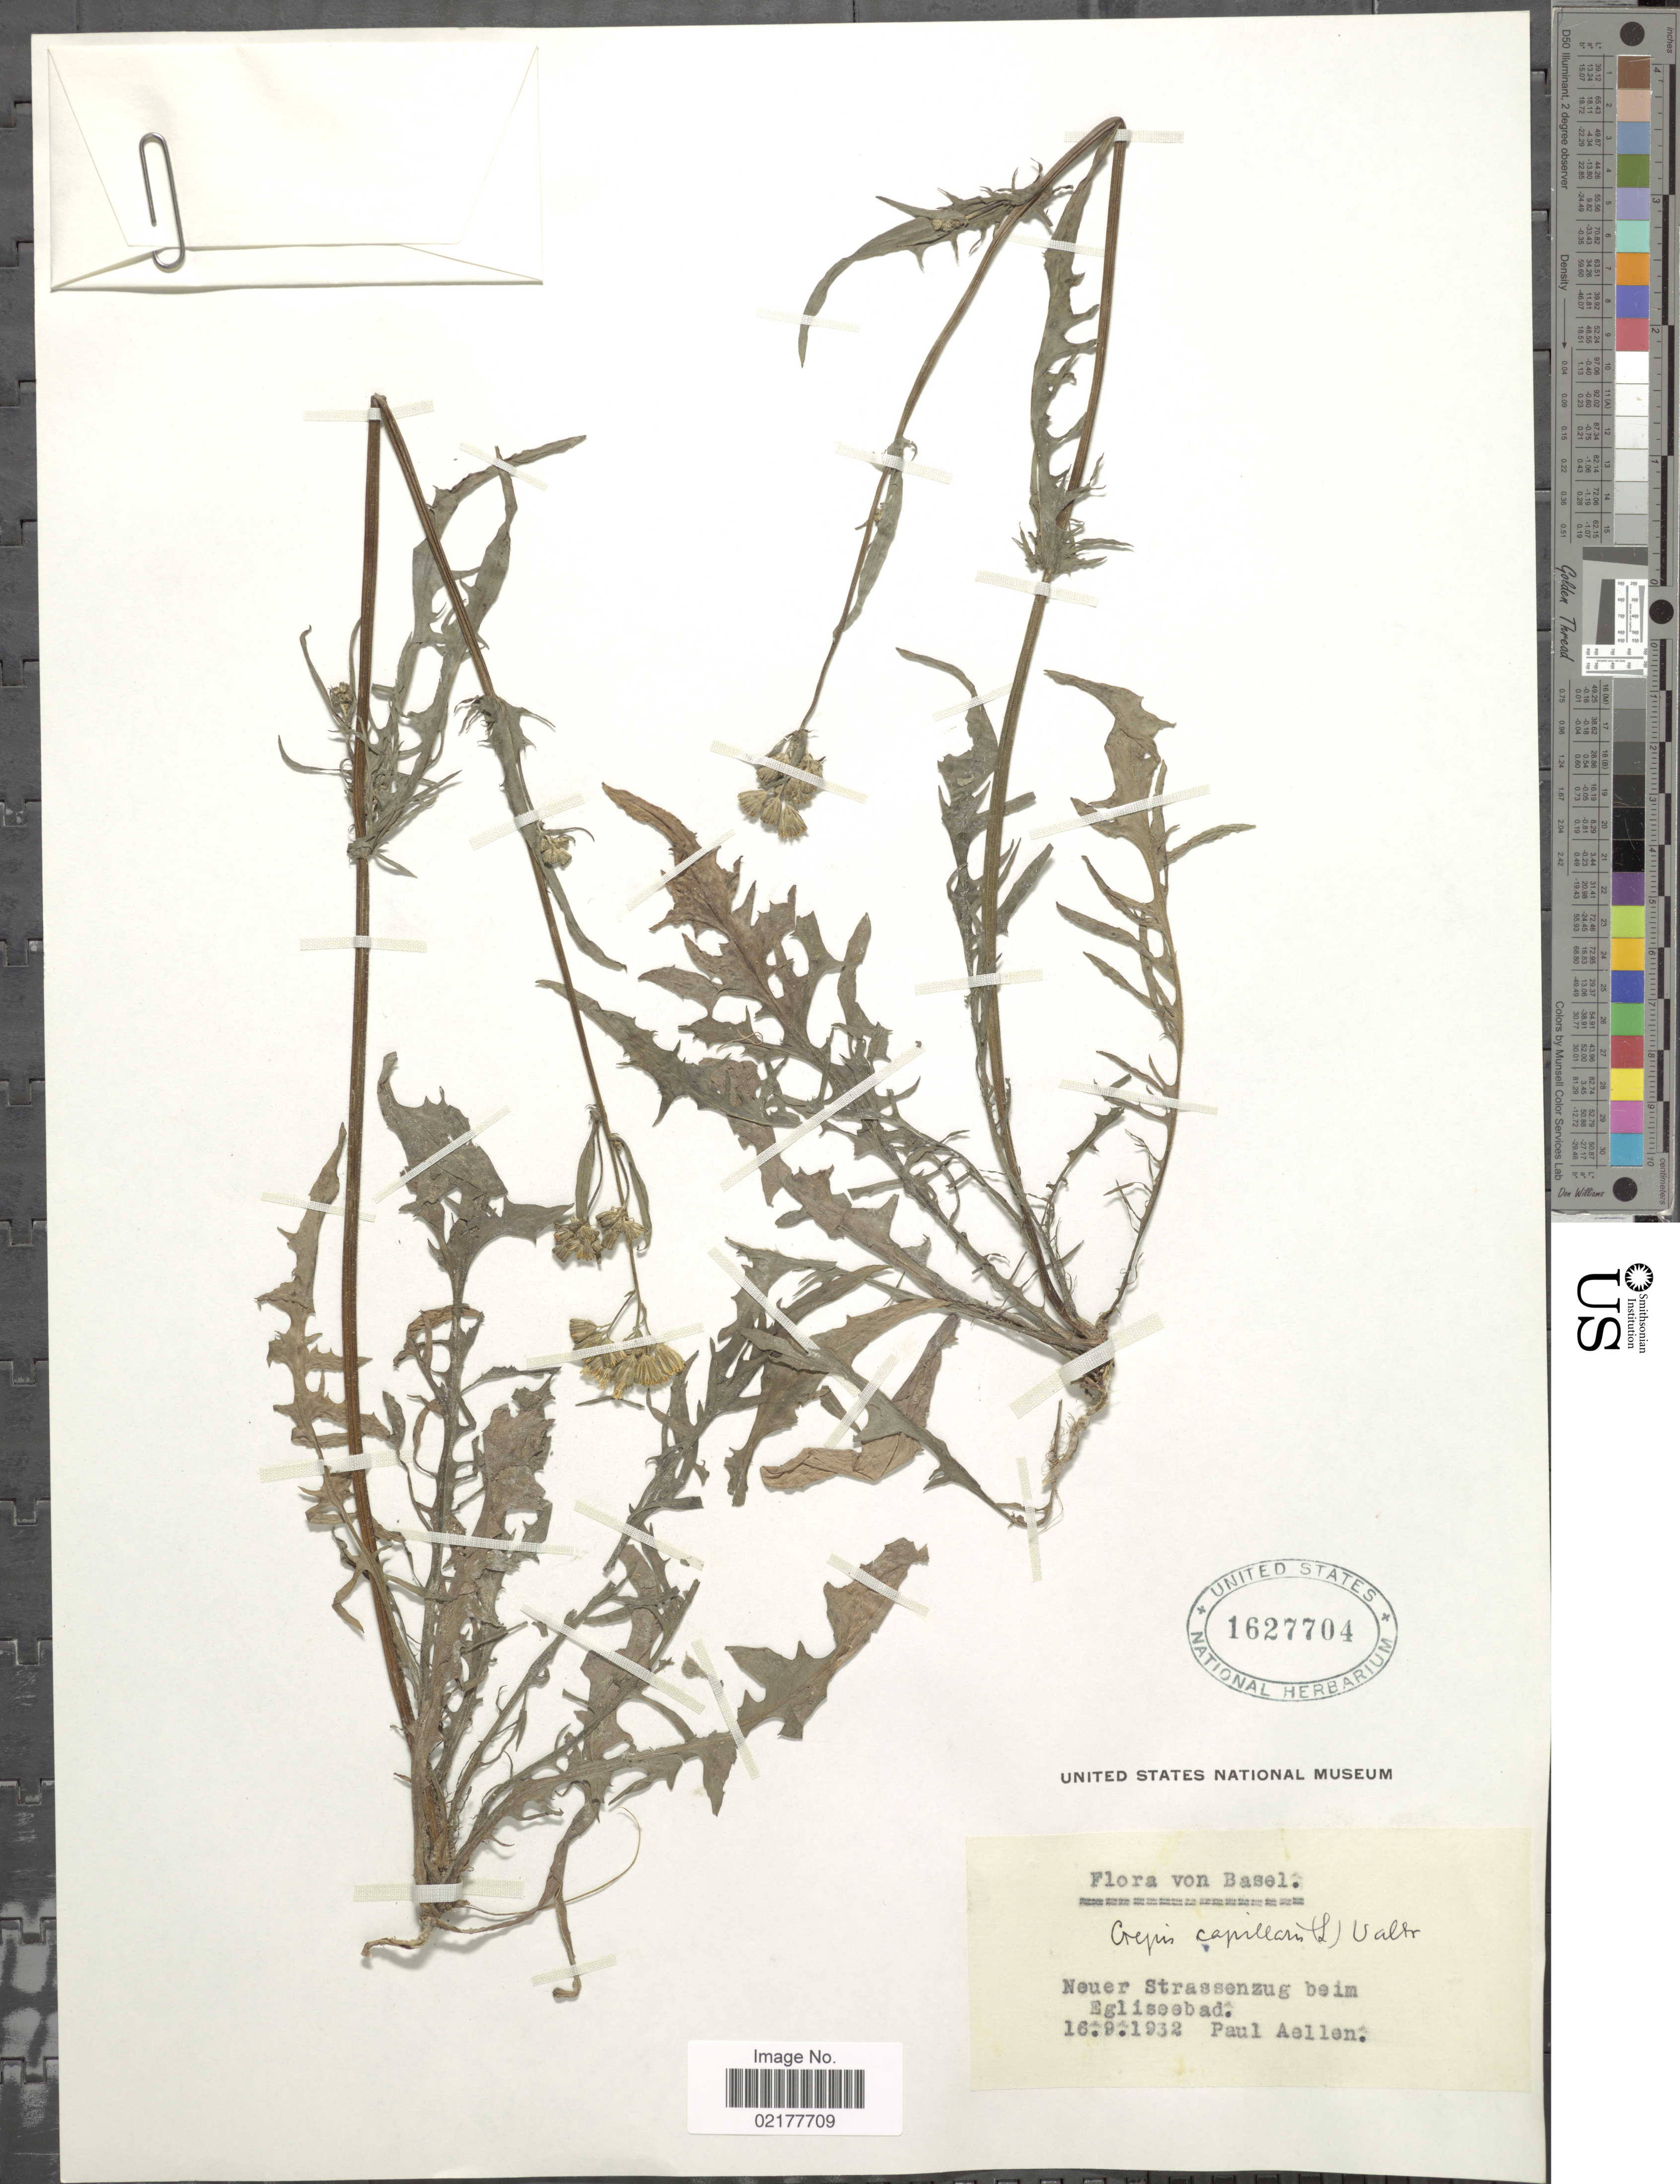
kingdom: Plantae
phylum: Tracheophyta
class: Magnoliopsida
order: Asterales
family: Asteraceae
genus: Crepis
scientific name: Crepis capillaris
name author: (L.) Wallr.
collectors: P. Aellen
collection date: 1932-09-16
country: Switzerland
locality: Basel. Neuer Strassenzug beim Egliseebad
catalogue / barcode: US 1627704